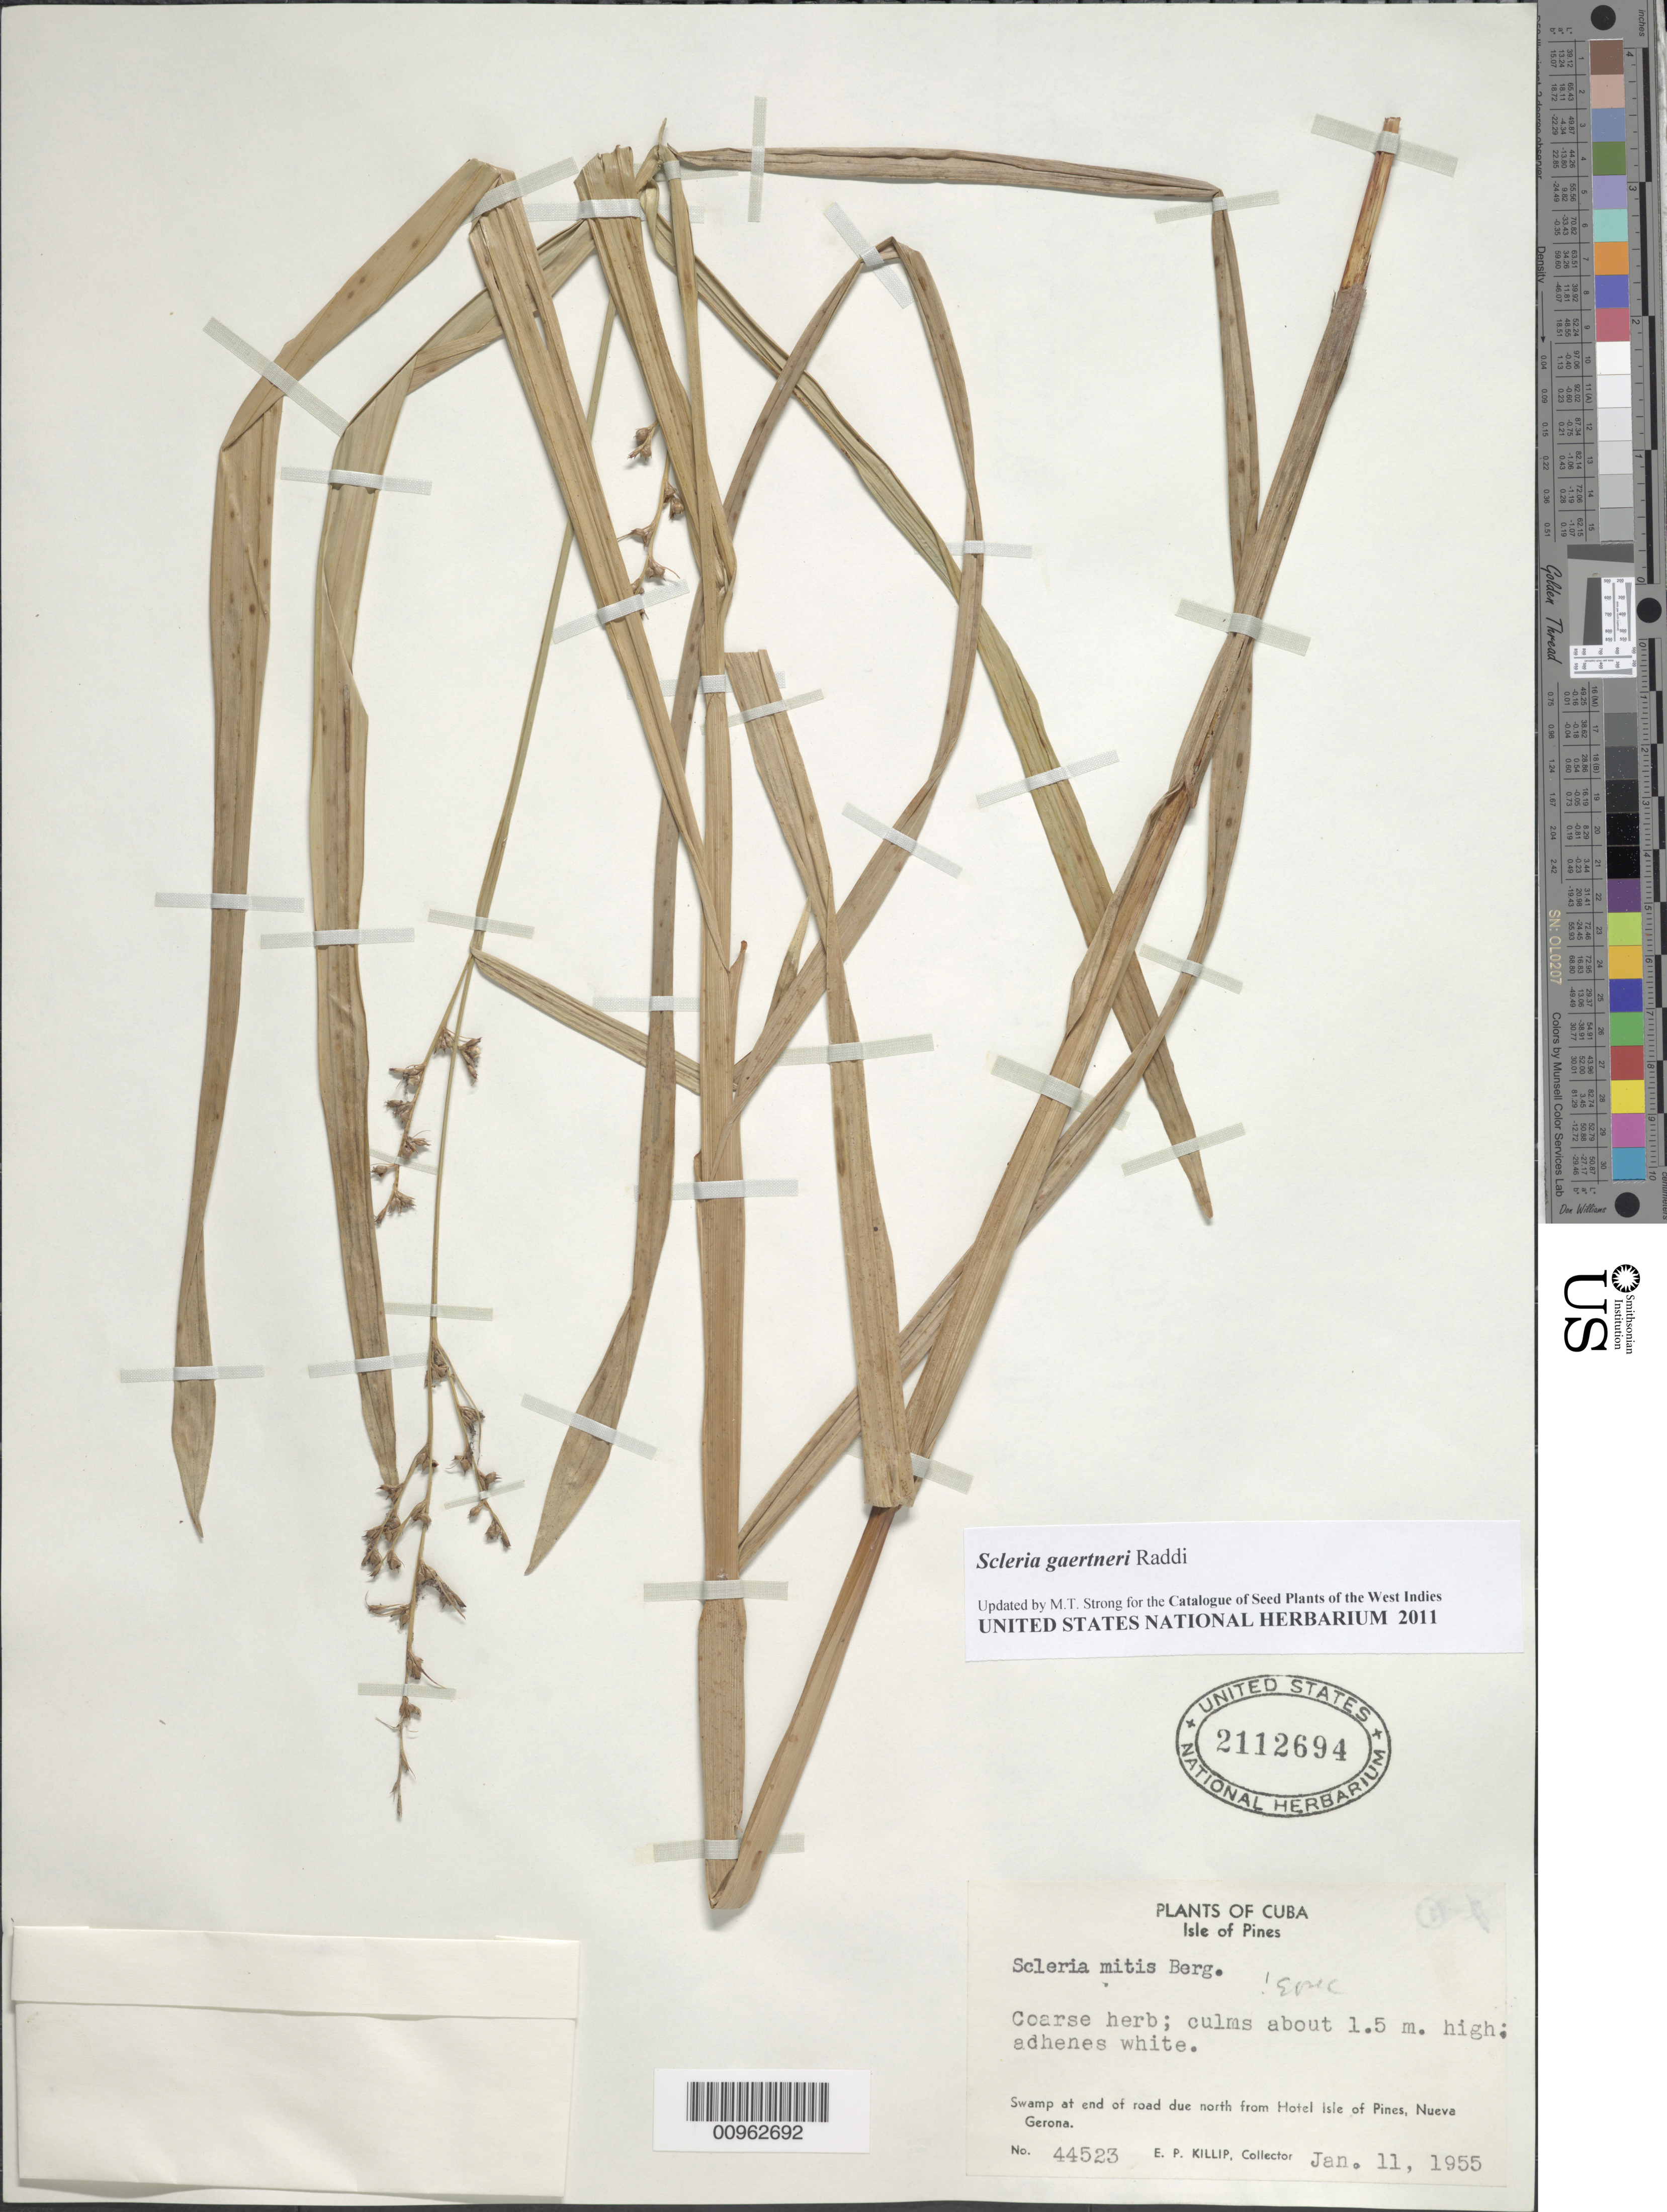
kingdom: Plantae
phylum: Tracheophyta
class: Liliopsida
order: Poales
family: Cyperaceae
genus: Scleria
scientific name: Scleria mitis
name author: P.J. Bergius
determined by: Core, E. L.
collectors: E. P. Killip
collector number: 44523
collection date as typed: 11 Jan 1955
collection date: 1955-01-11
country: Cuba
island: Isla de la Juventud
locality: At end of road due north from Hotel Isle of Pines, Nueva Gerona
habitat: Swamp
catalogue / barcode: US 2112694